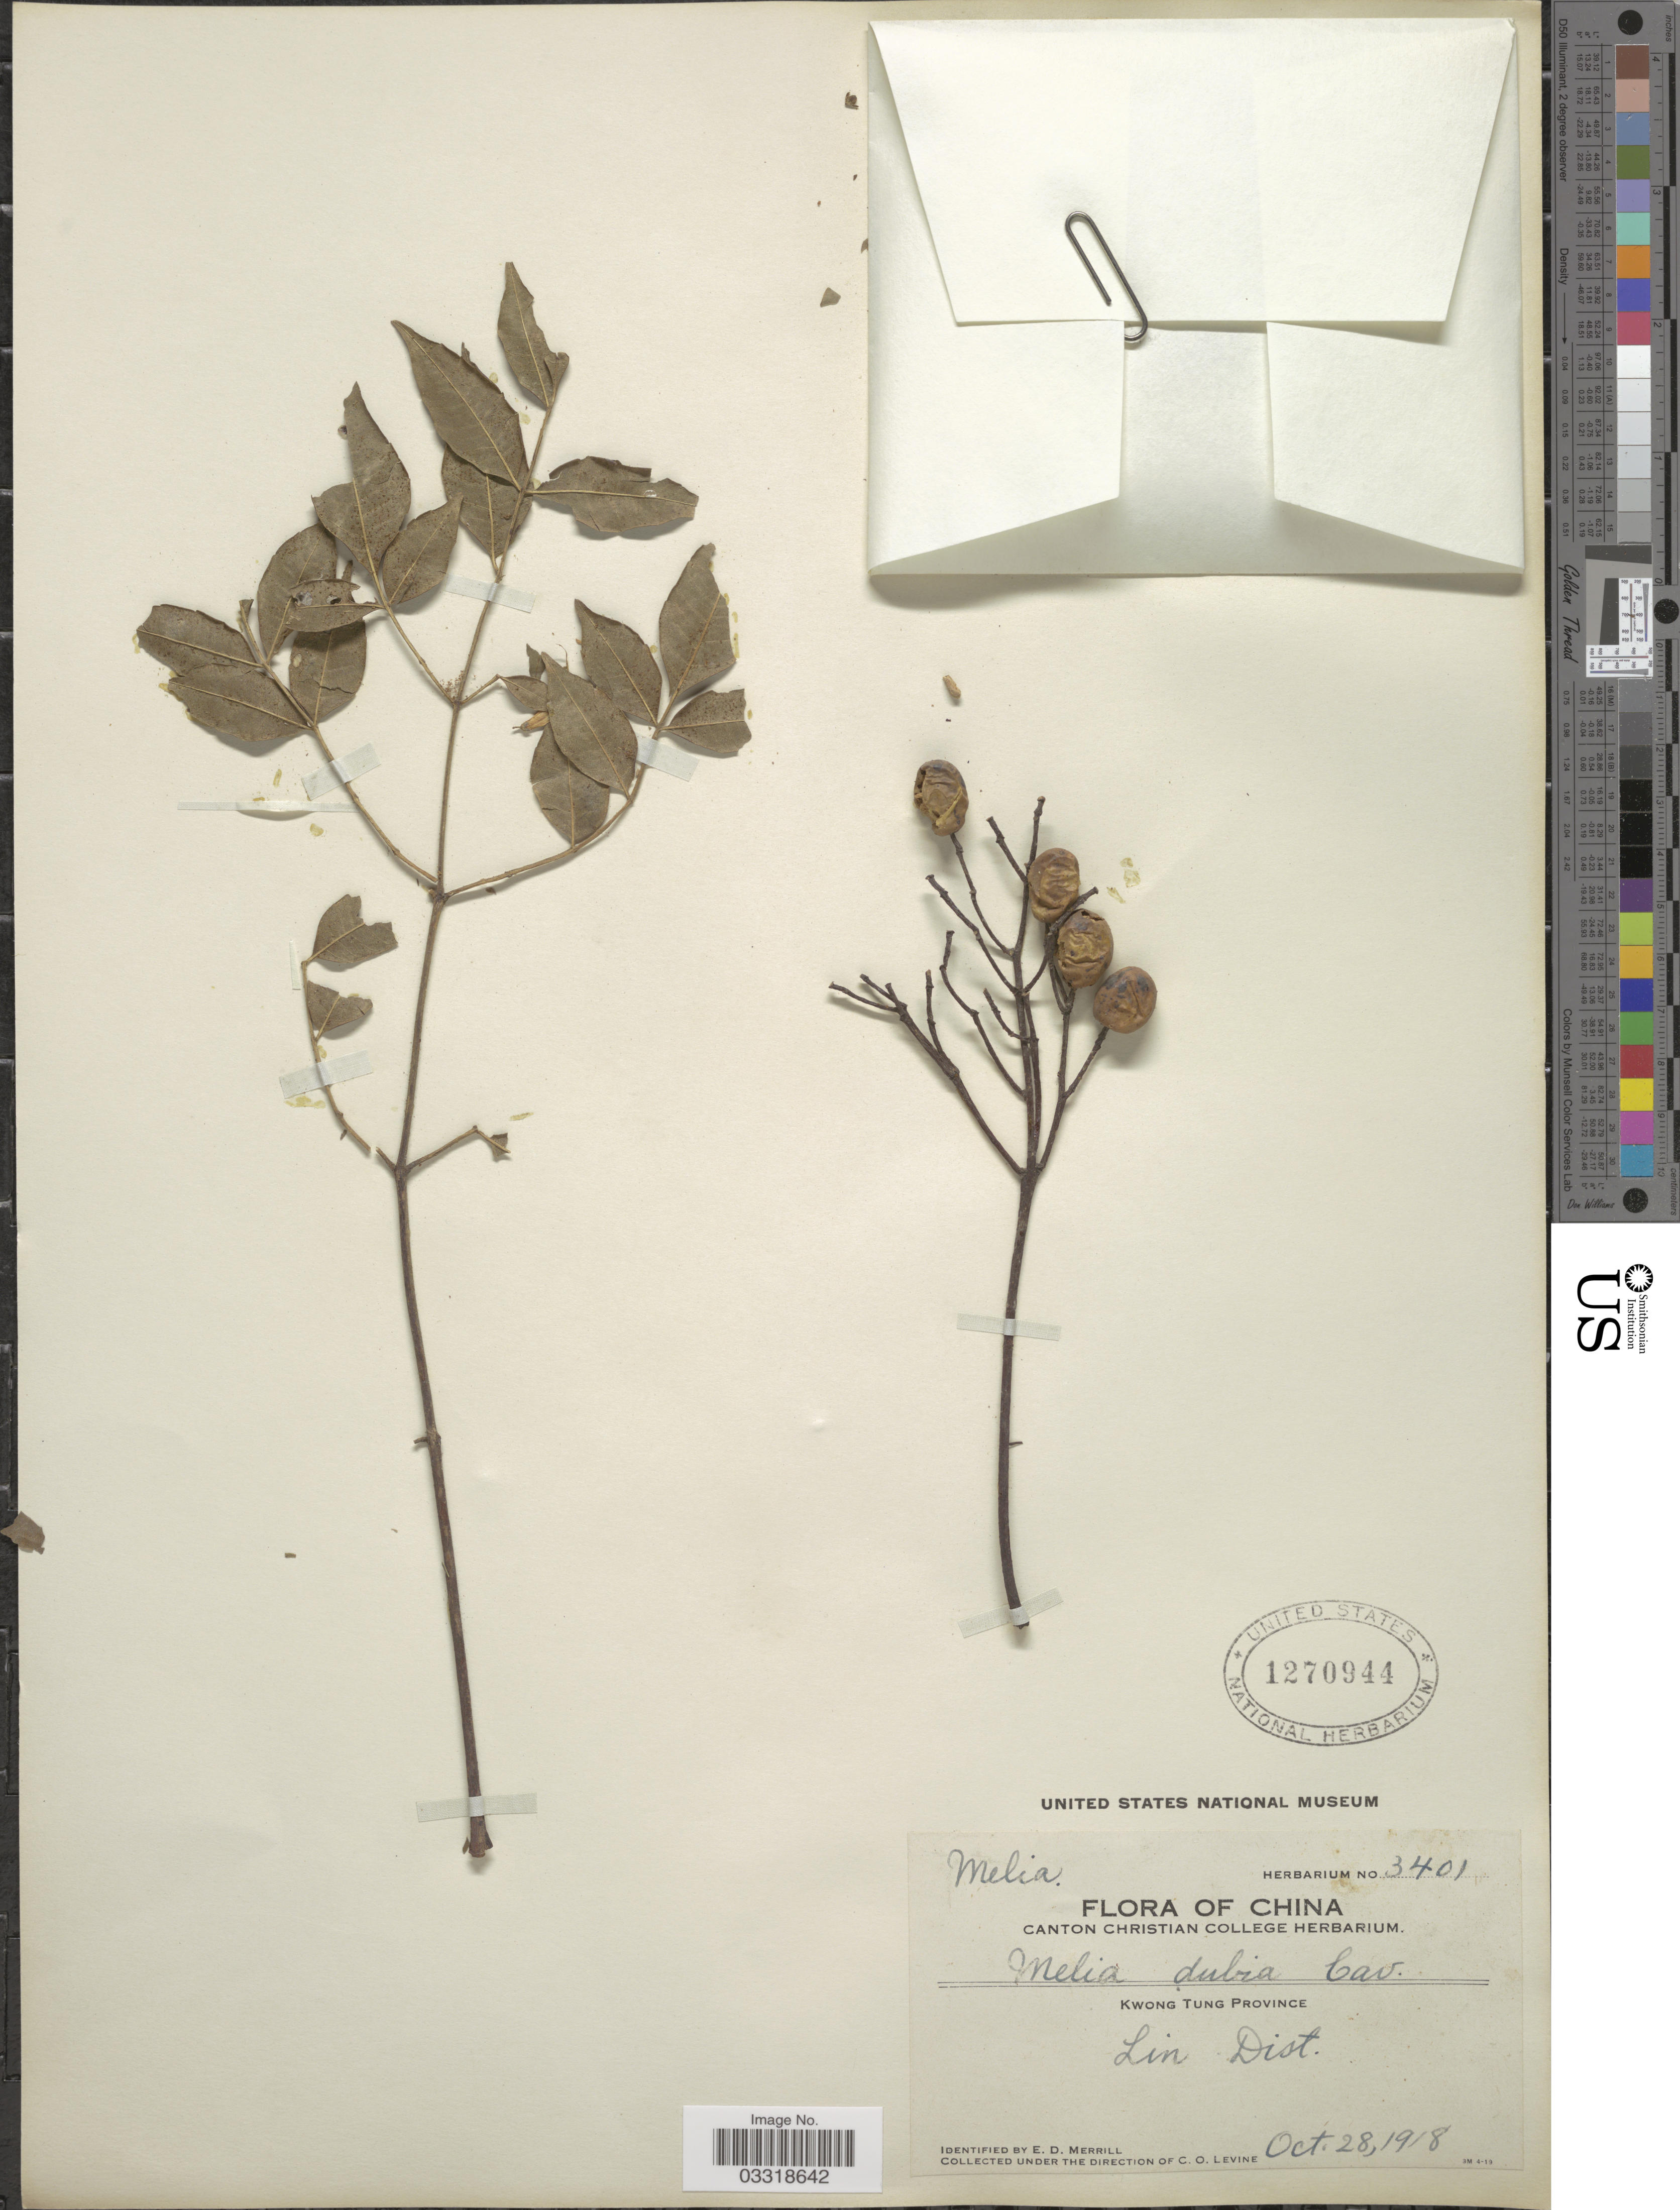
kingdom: Plantae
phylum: Tracheophyta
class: Magnoliopsida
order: Sapindales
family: Meliaceae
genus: Melia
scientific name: Melia dubia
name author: Cav.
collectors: C. O. Levine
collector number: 3401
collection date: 1918-10-28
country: China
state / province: Guangdong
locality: Kwong Tung Province. Lin Dist.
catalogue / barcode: US 1270944